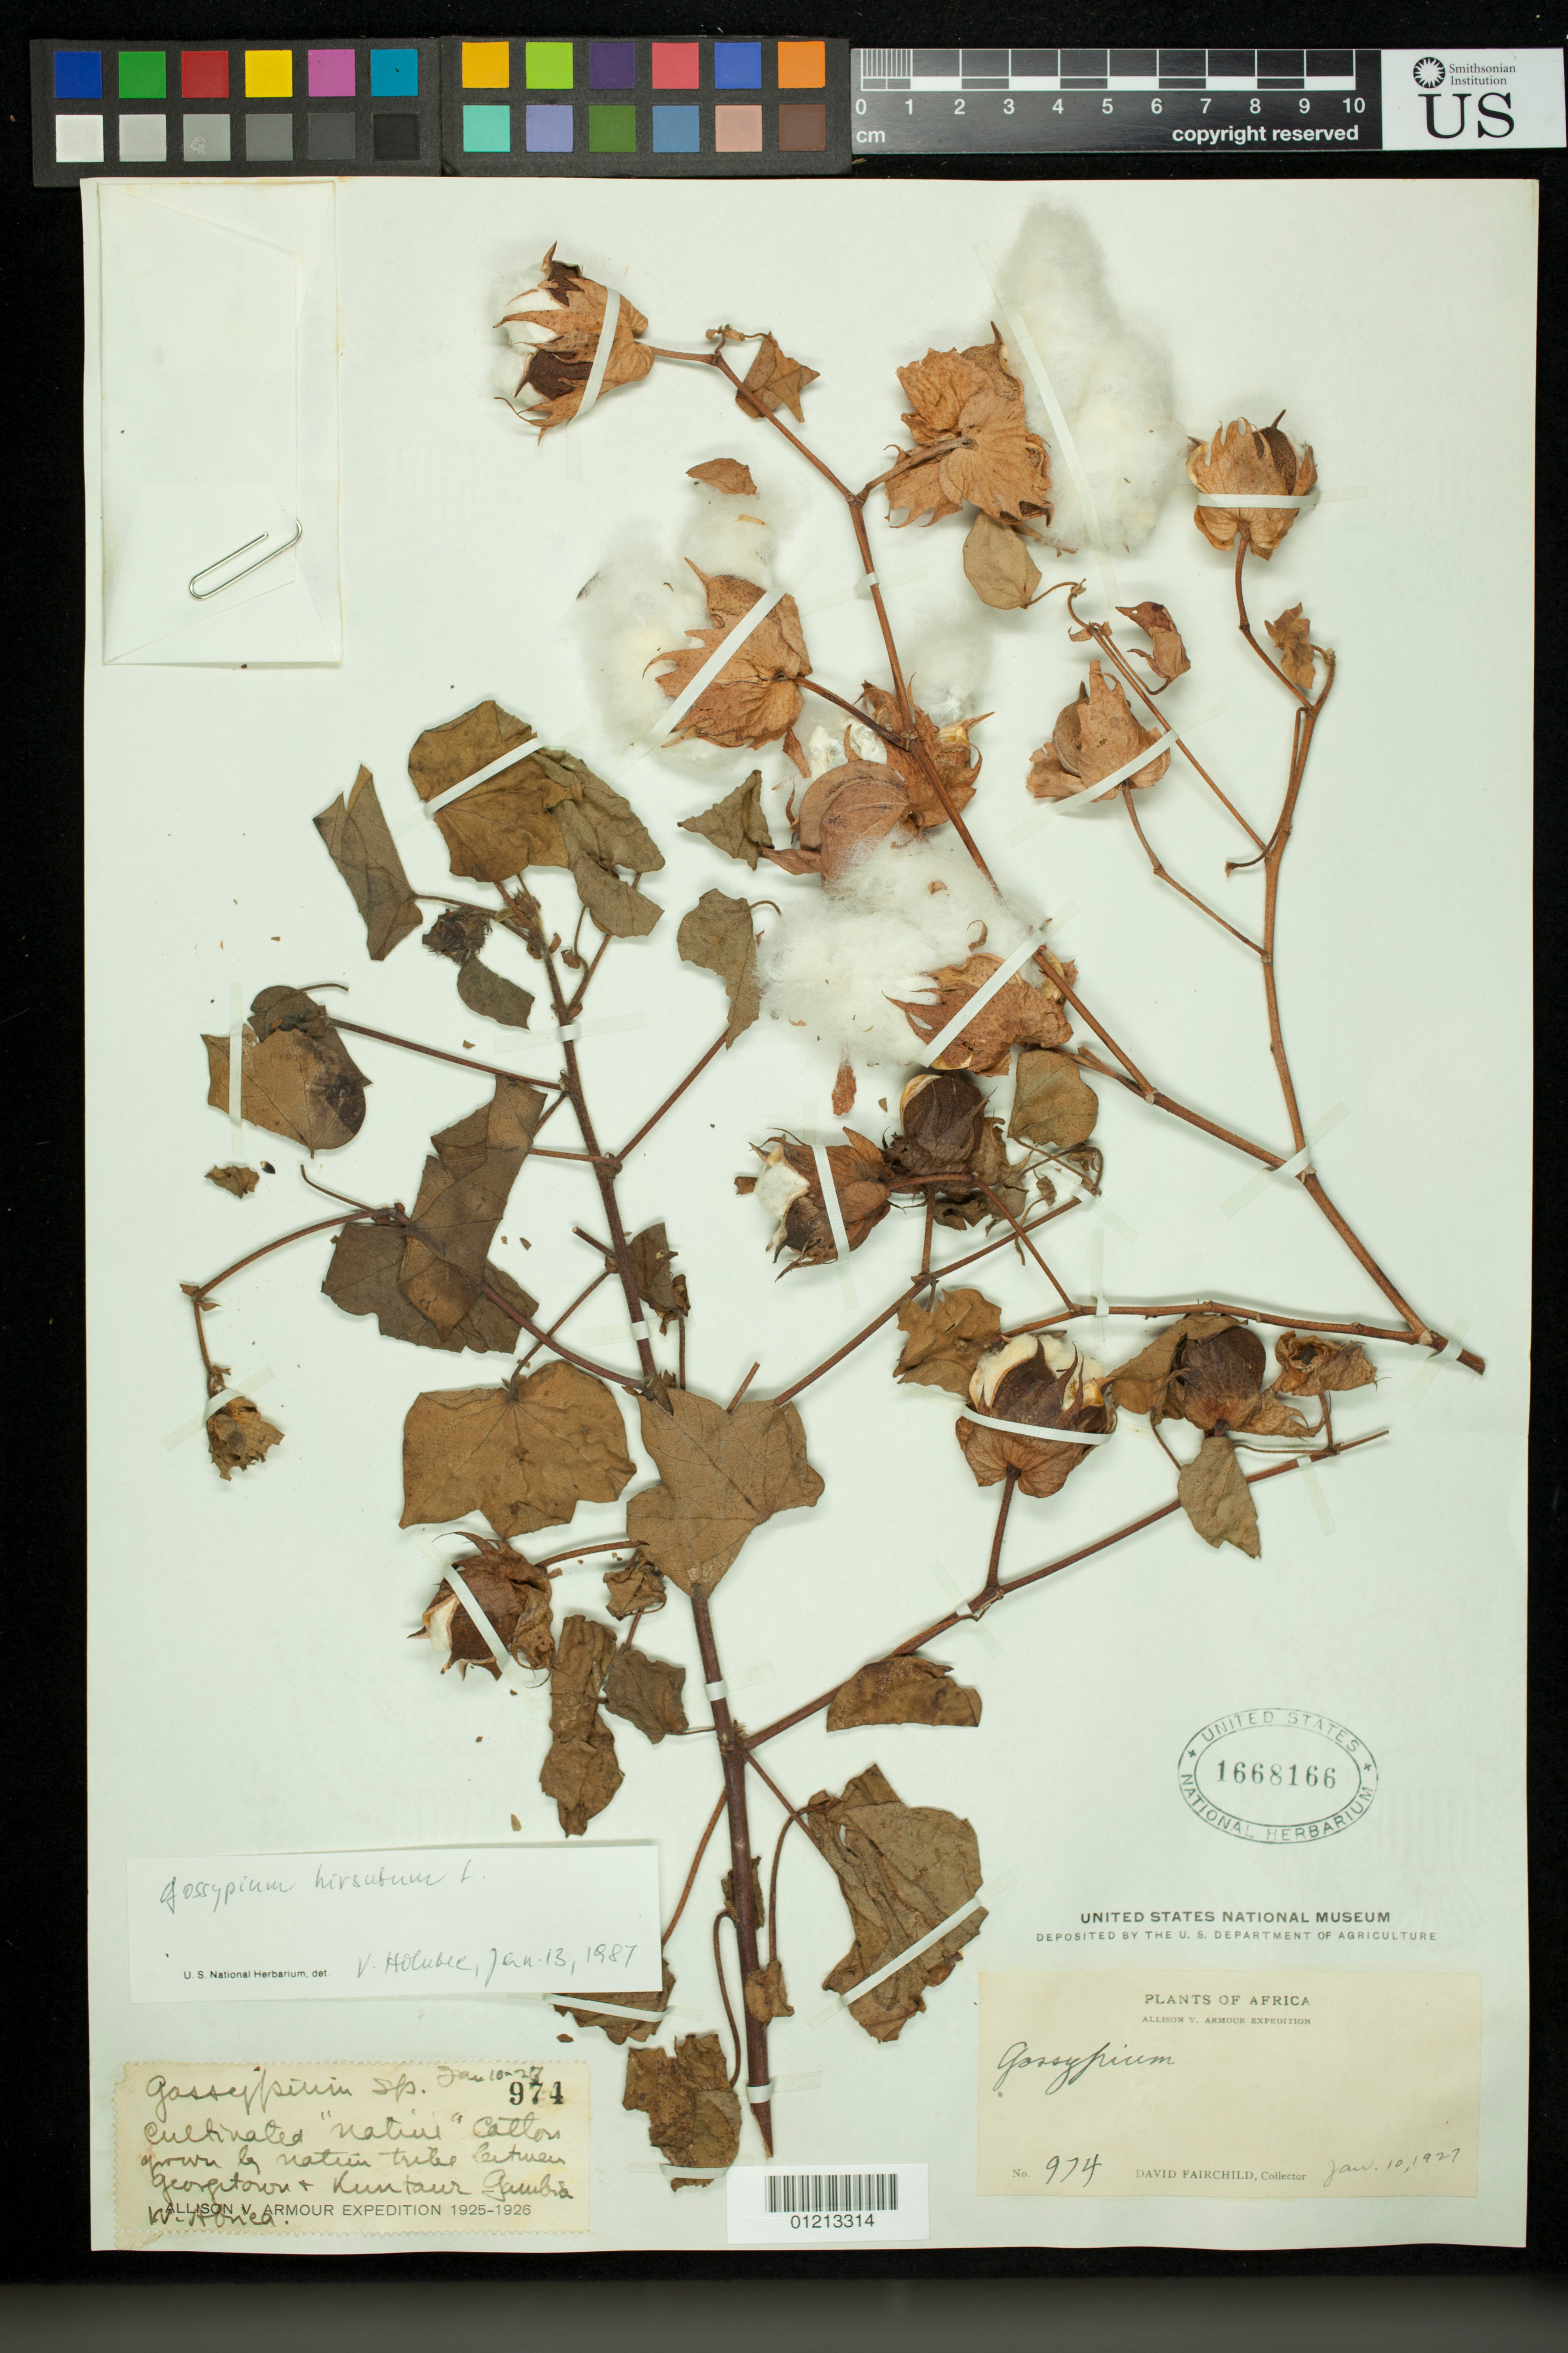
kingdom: Plantae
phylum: Tracheophyta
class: Magnoliopsida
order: Malvales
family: Malvaceae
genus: Gossypium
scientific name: Gossypium hirsutum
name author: L.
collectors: D. G. Fairchild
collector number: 974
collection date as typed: Oct 1927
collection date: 1927-10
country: Gambia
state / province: Central River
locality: Cultivated 'native' cotton, grown by native tribe between Georgetown and Kuntaur, Gambia.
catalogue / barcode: US 1668166